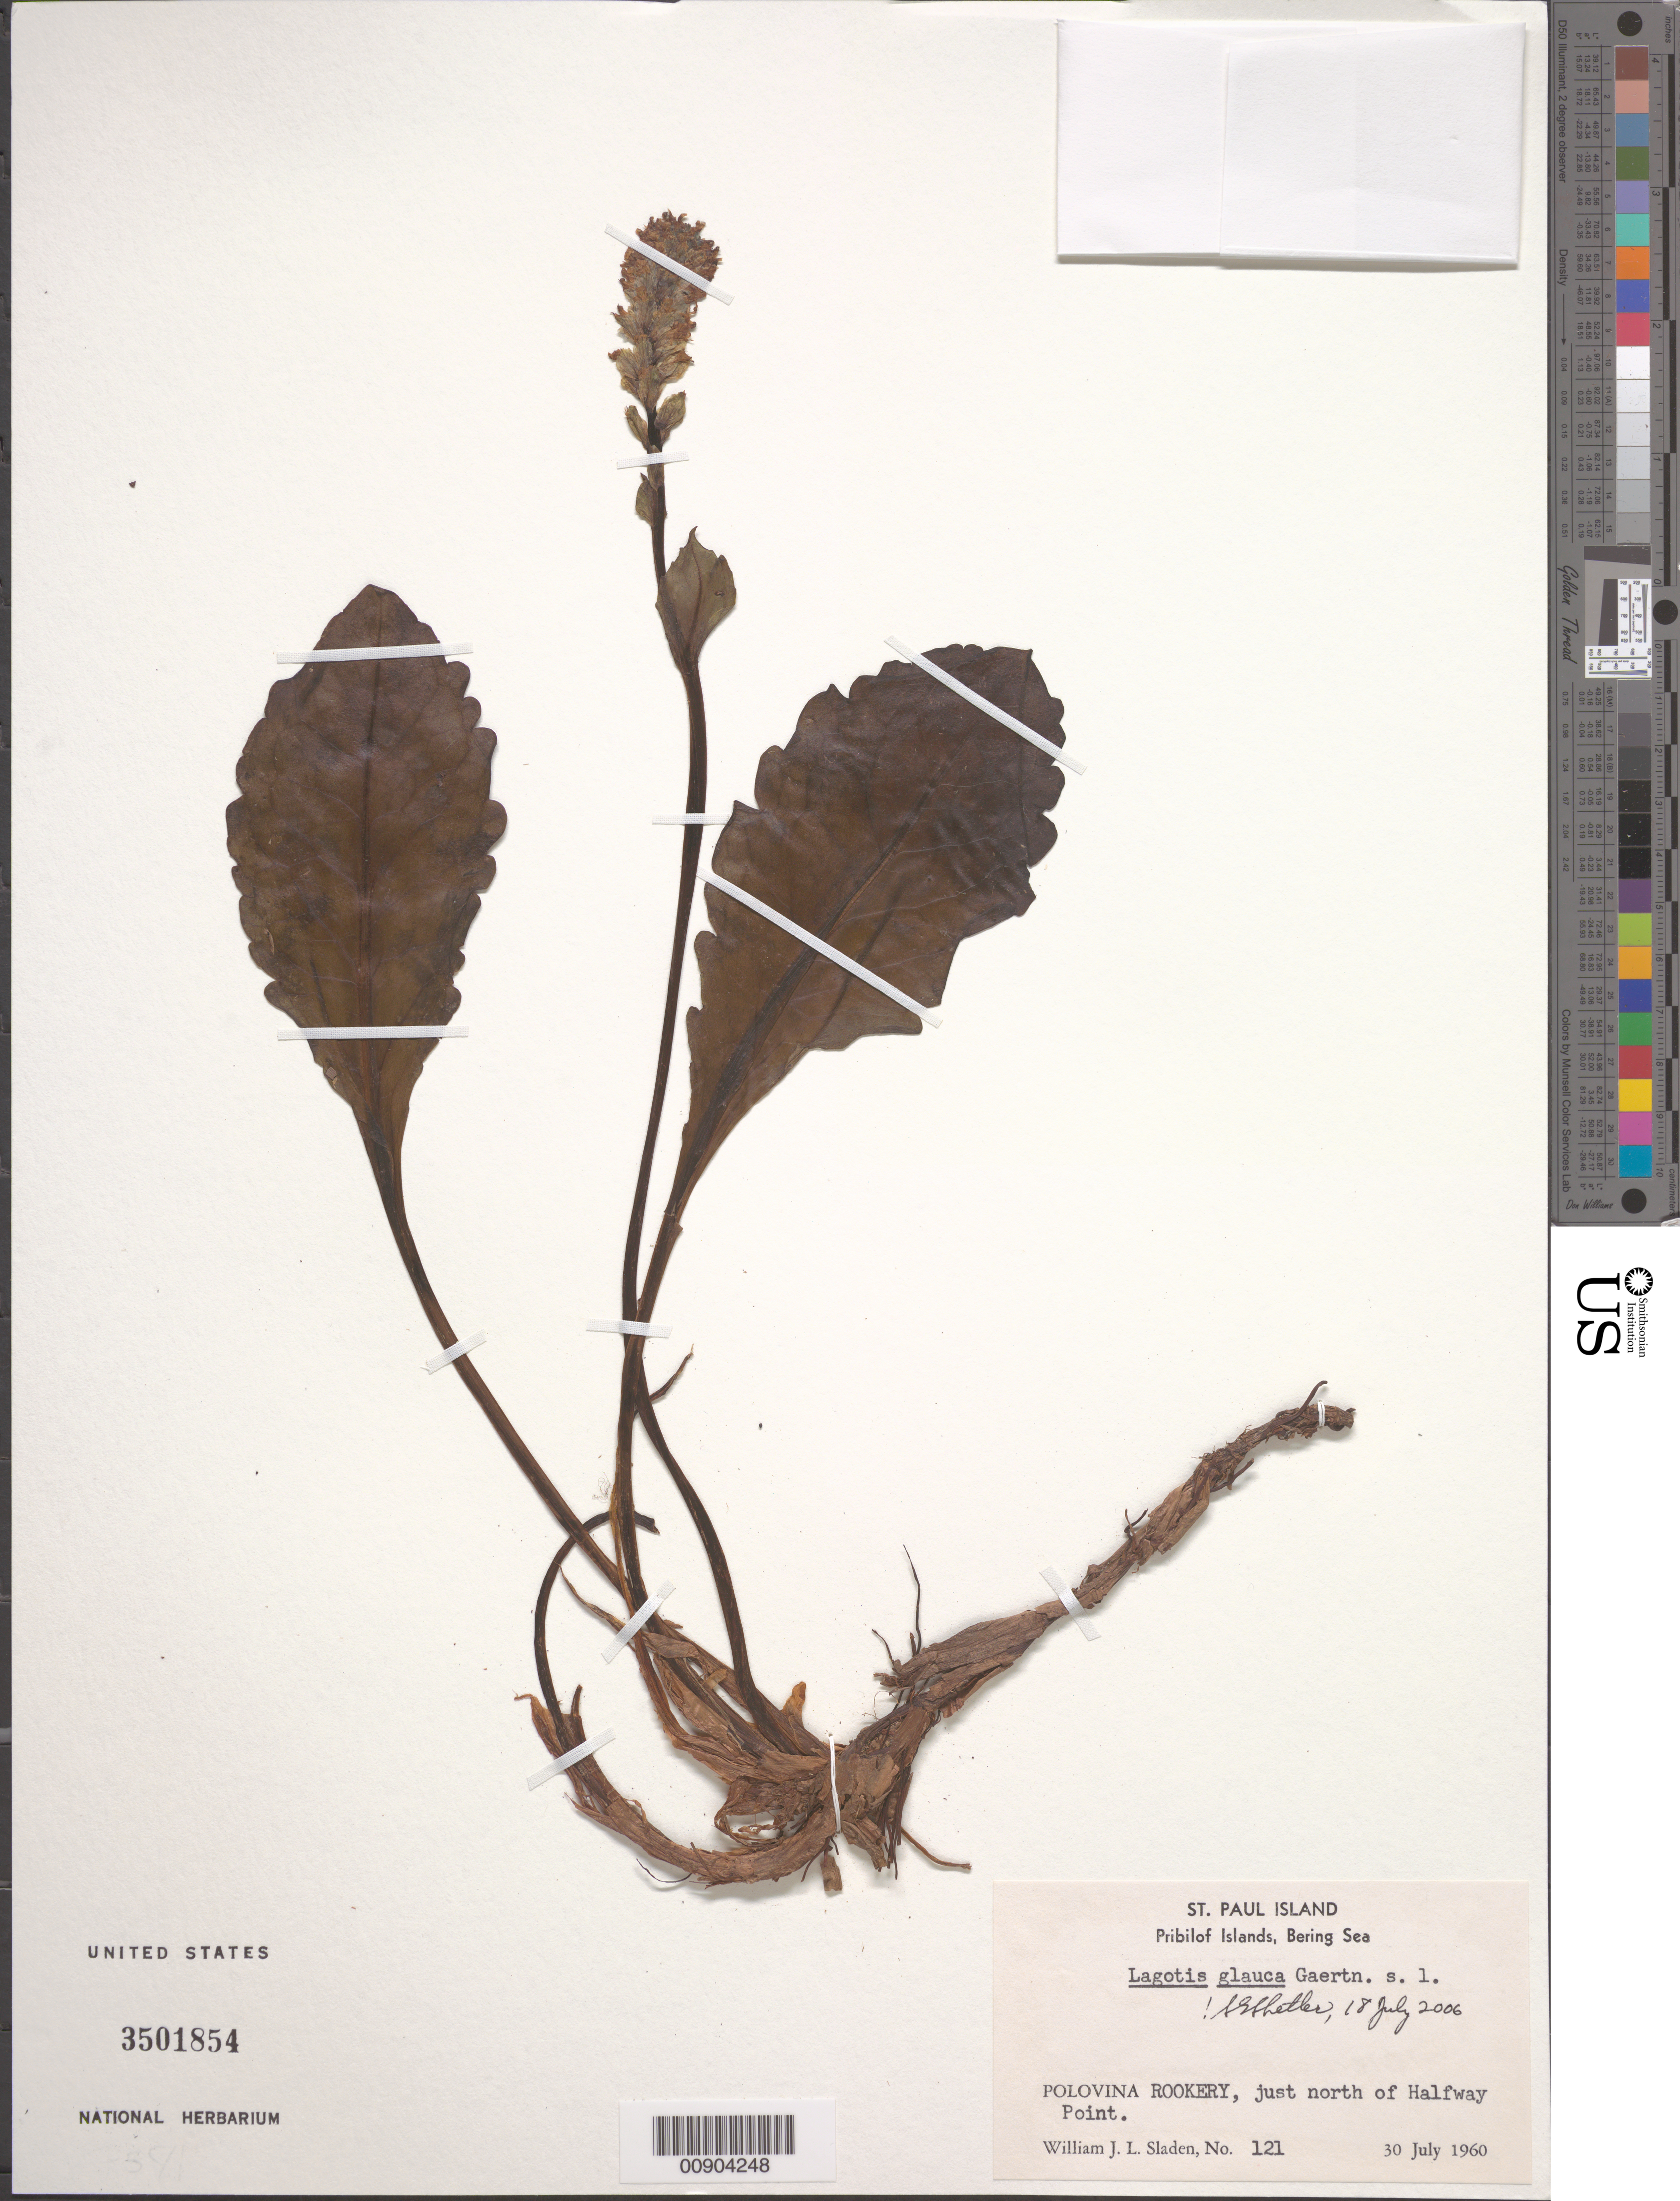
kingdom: Plantae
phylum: Tracheophyta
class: Magnoliopsida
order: Lamiales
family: Plantaginaceae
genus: Lagotis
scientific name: Lagotis glauca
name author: Gaertn.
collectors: W. Sladen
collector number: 121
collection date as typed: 30 Jul 1960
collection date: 1960-07-30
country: United States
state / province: Alaska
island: St. Paul Island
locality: St. Paul Island. Polovina Rookery, just north of Halfway Point., Bering Sea, Pribilof Islands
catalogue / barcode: US 3501854